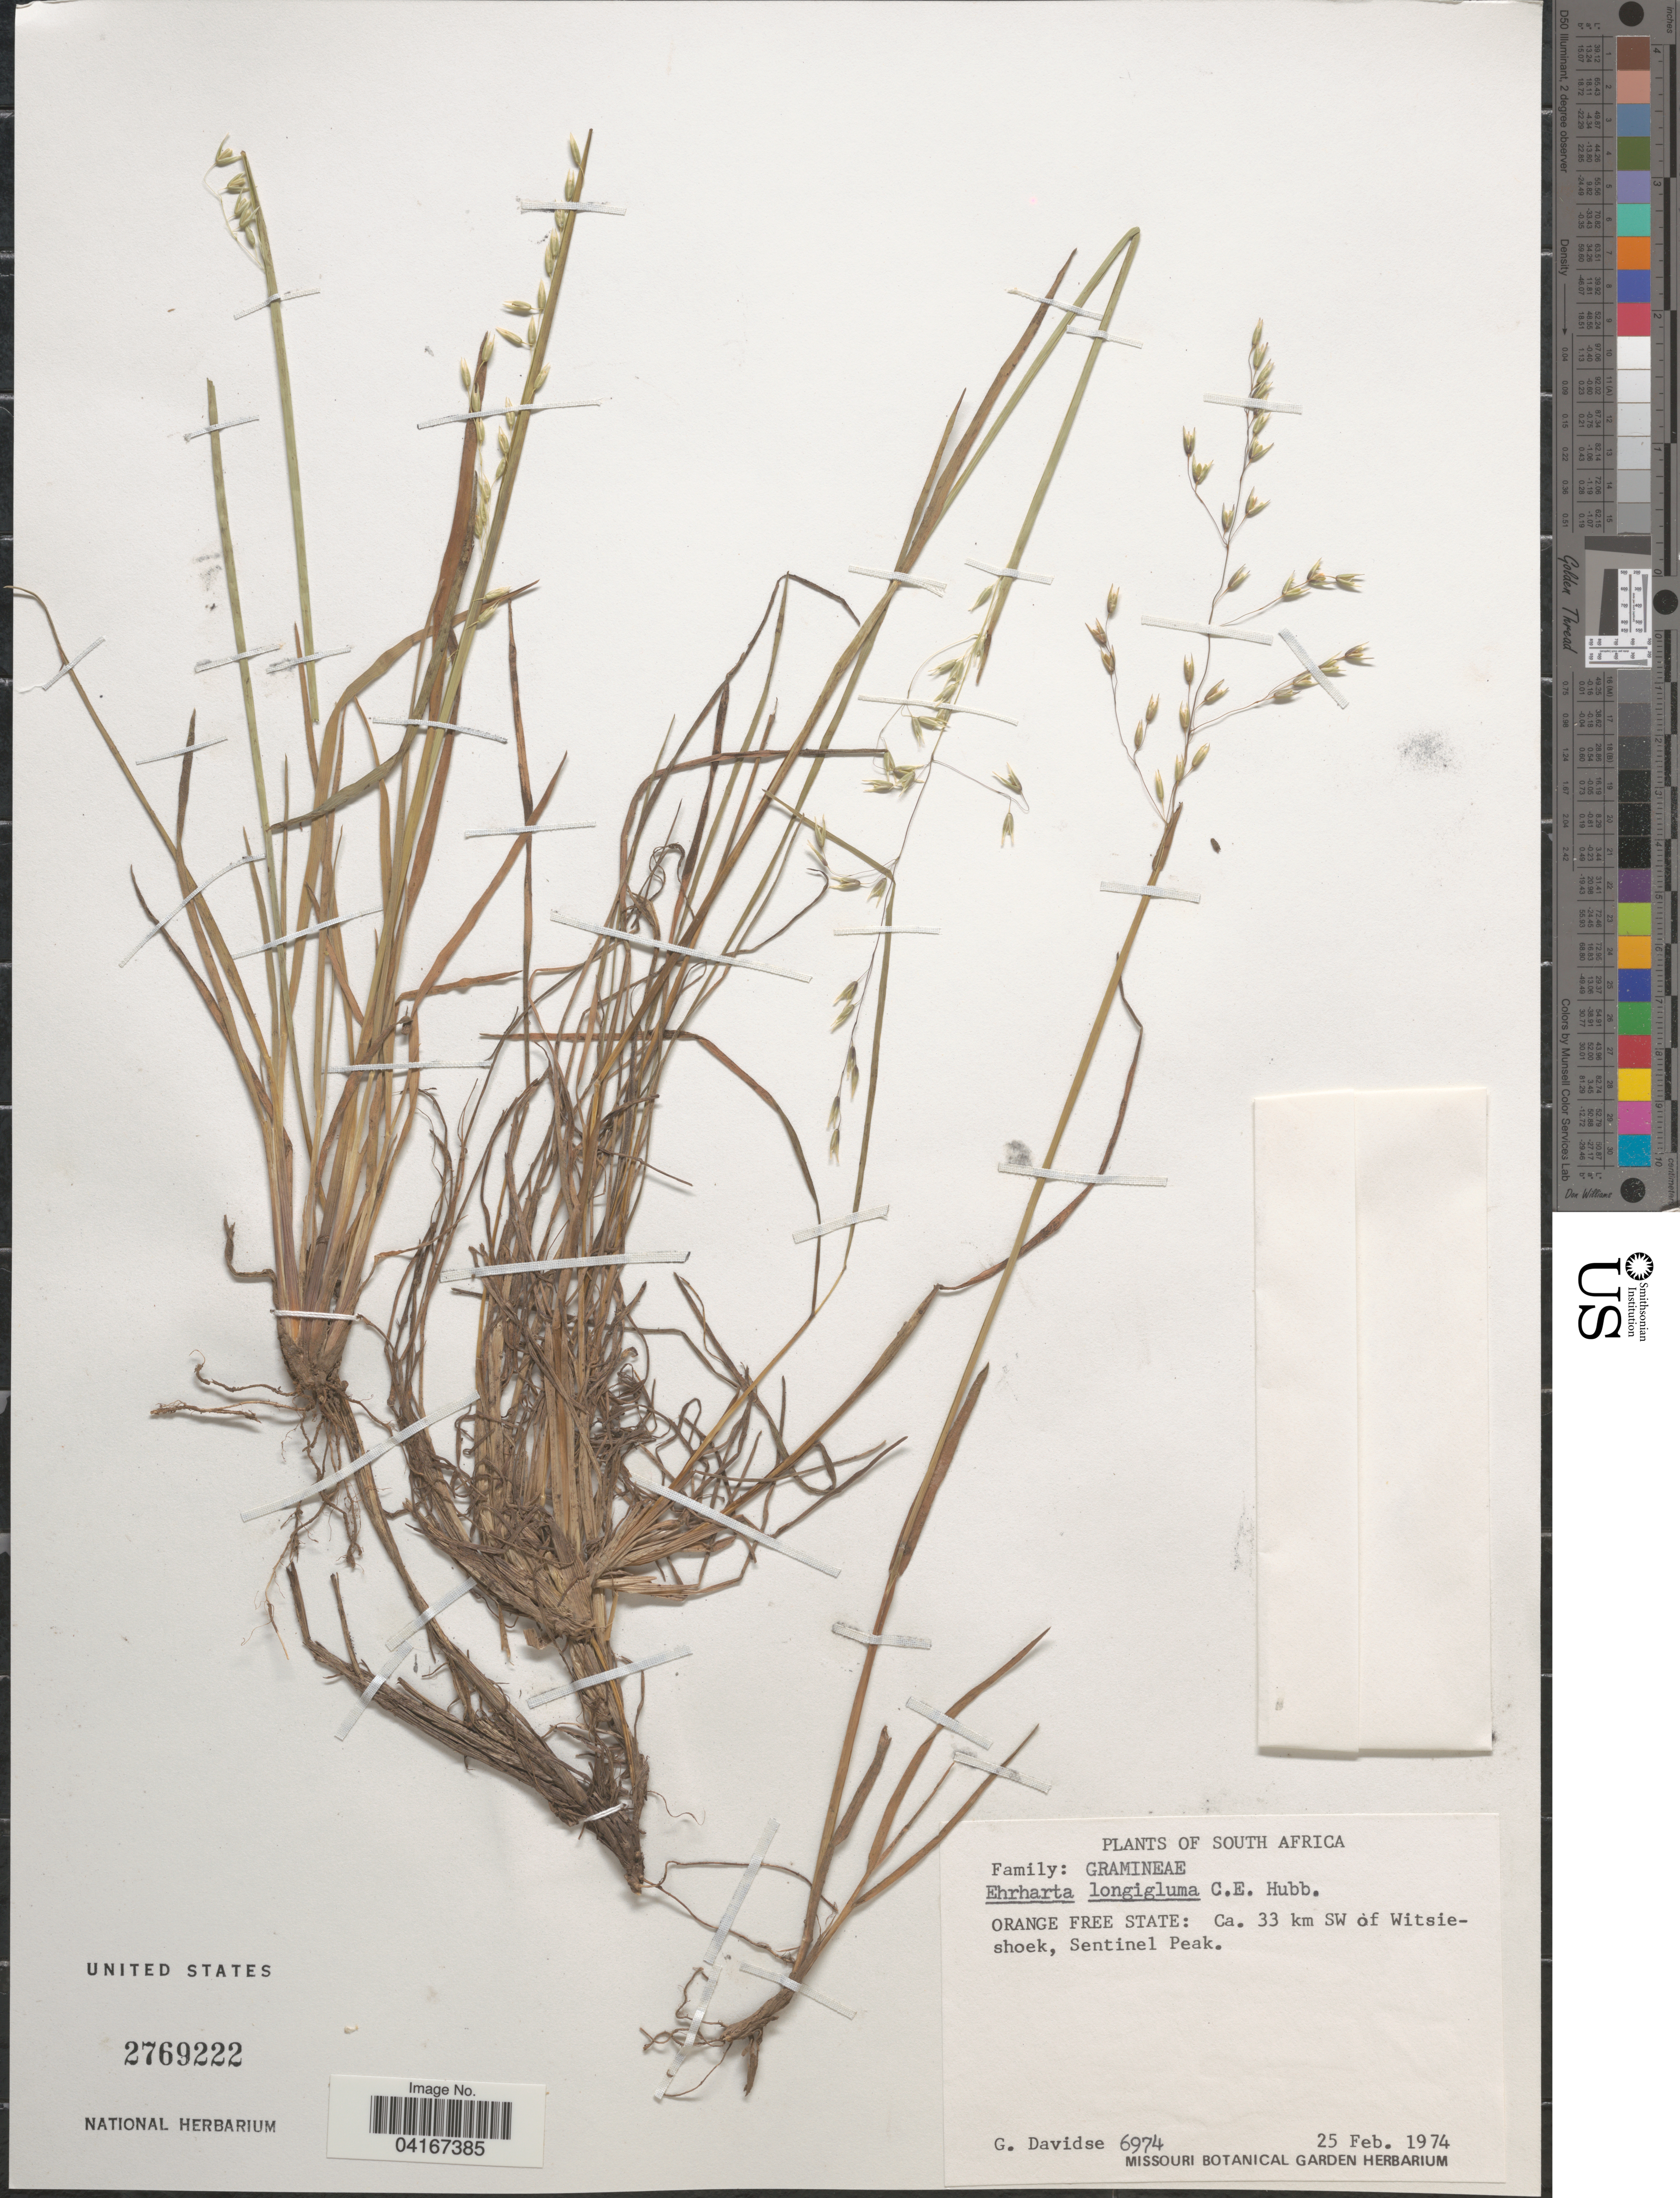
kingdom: Plantae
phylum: Tracheophyta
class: Liliopsida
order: Poales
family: Poaceae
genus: Ehrharta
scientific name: Ehrharta longigluma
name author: C.E. Hubb.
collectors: G. Davidse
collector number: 6974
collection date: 1974-02-25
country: South Africa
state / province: Free State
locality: Orange Free State: Ca. 33 km SW of Witsieshoek, Sentinel Peak.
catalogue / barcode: US 2769222